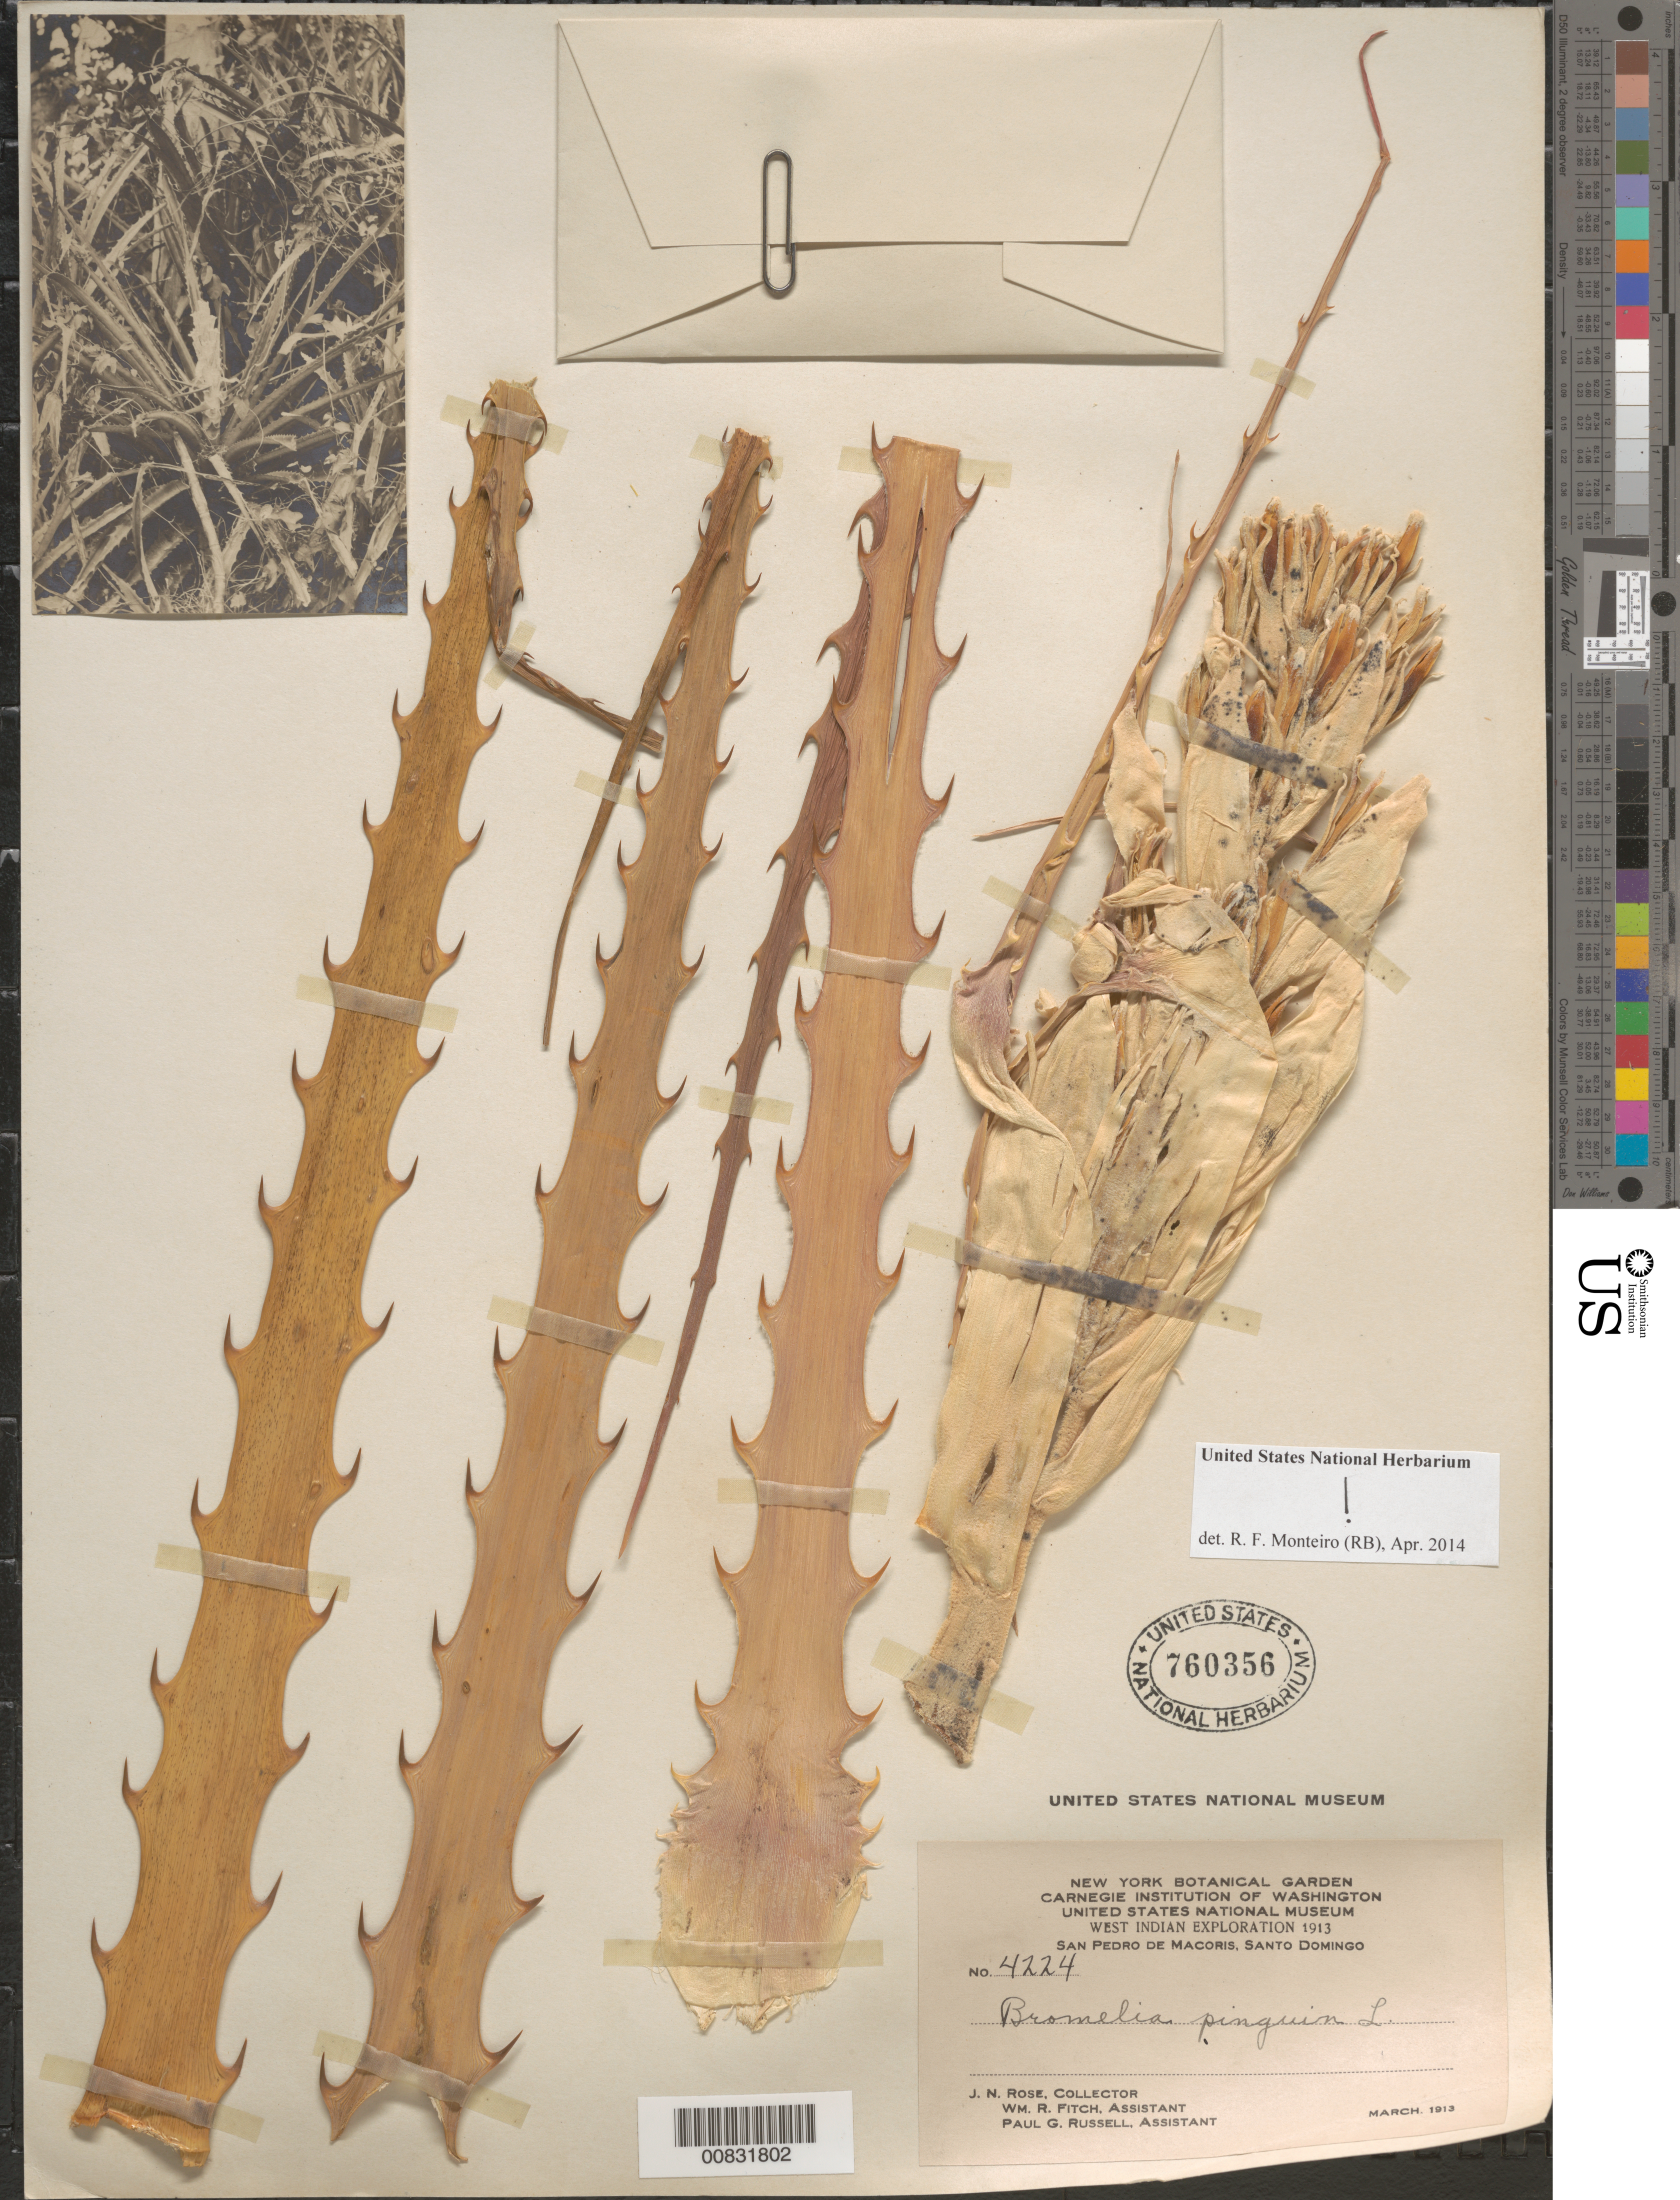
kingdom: Plantae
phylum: Tracheophyta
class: Liliopsida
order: Poales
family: Bromeliaceae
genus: Bromelia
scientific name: Bromelia pinguin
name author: L.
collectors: J. N. Rose, W. R. Fitch & P. G. Russell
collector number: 4224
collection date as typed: Mar 1913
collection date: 1913-03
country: Dominican Republic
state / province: Distrito Nacional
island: Hispaniola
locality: San Pedro de Macoris, Santo Domingo.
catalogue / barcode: US 760356